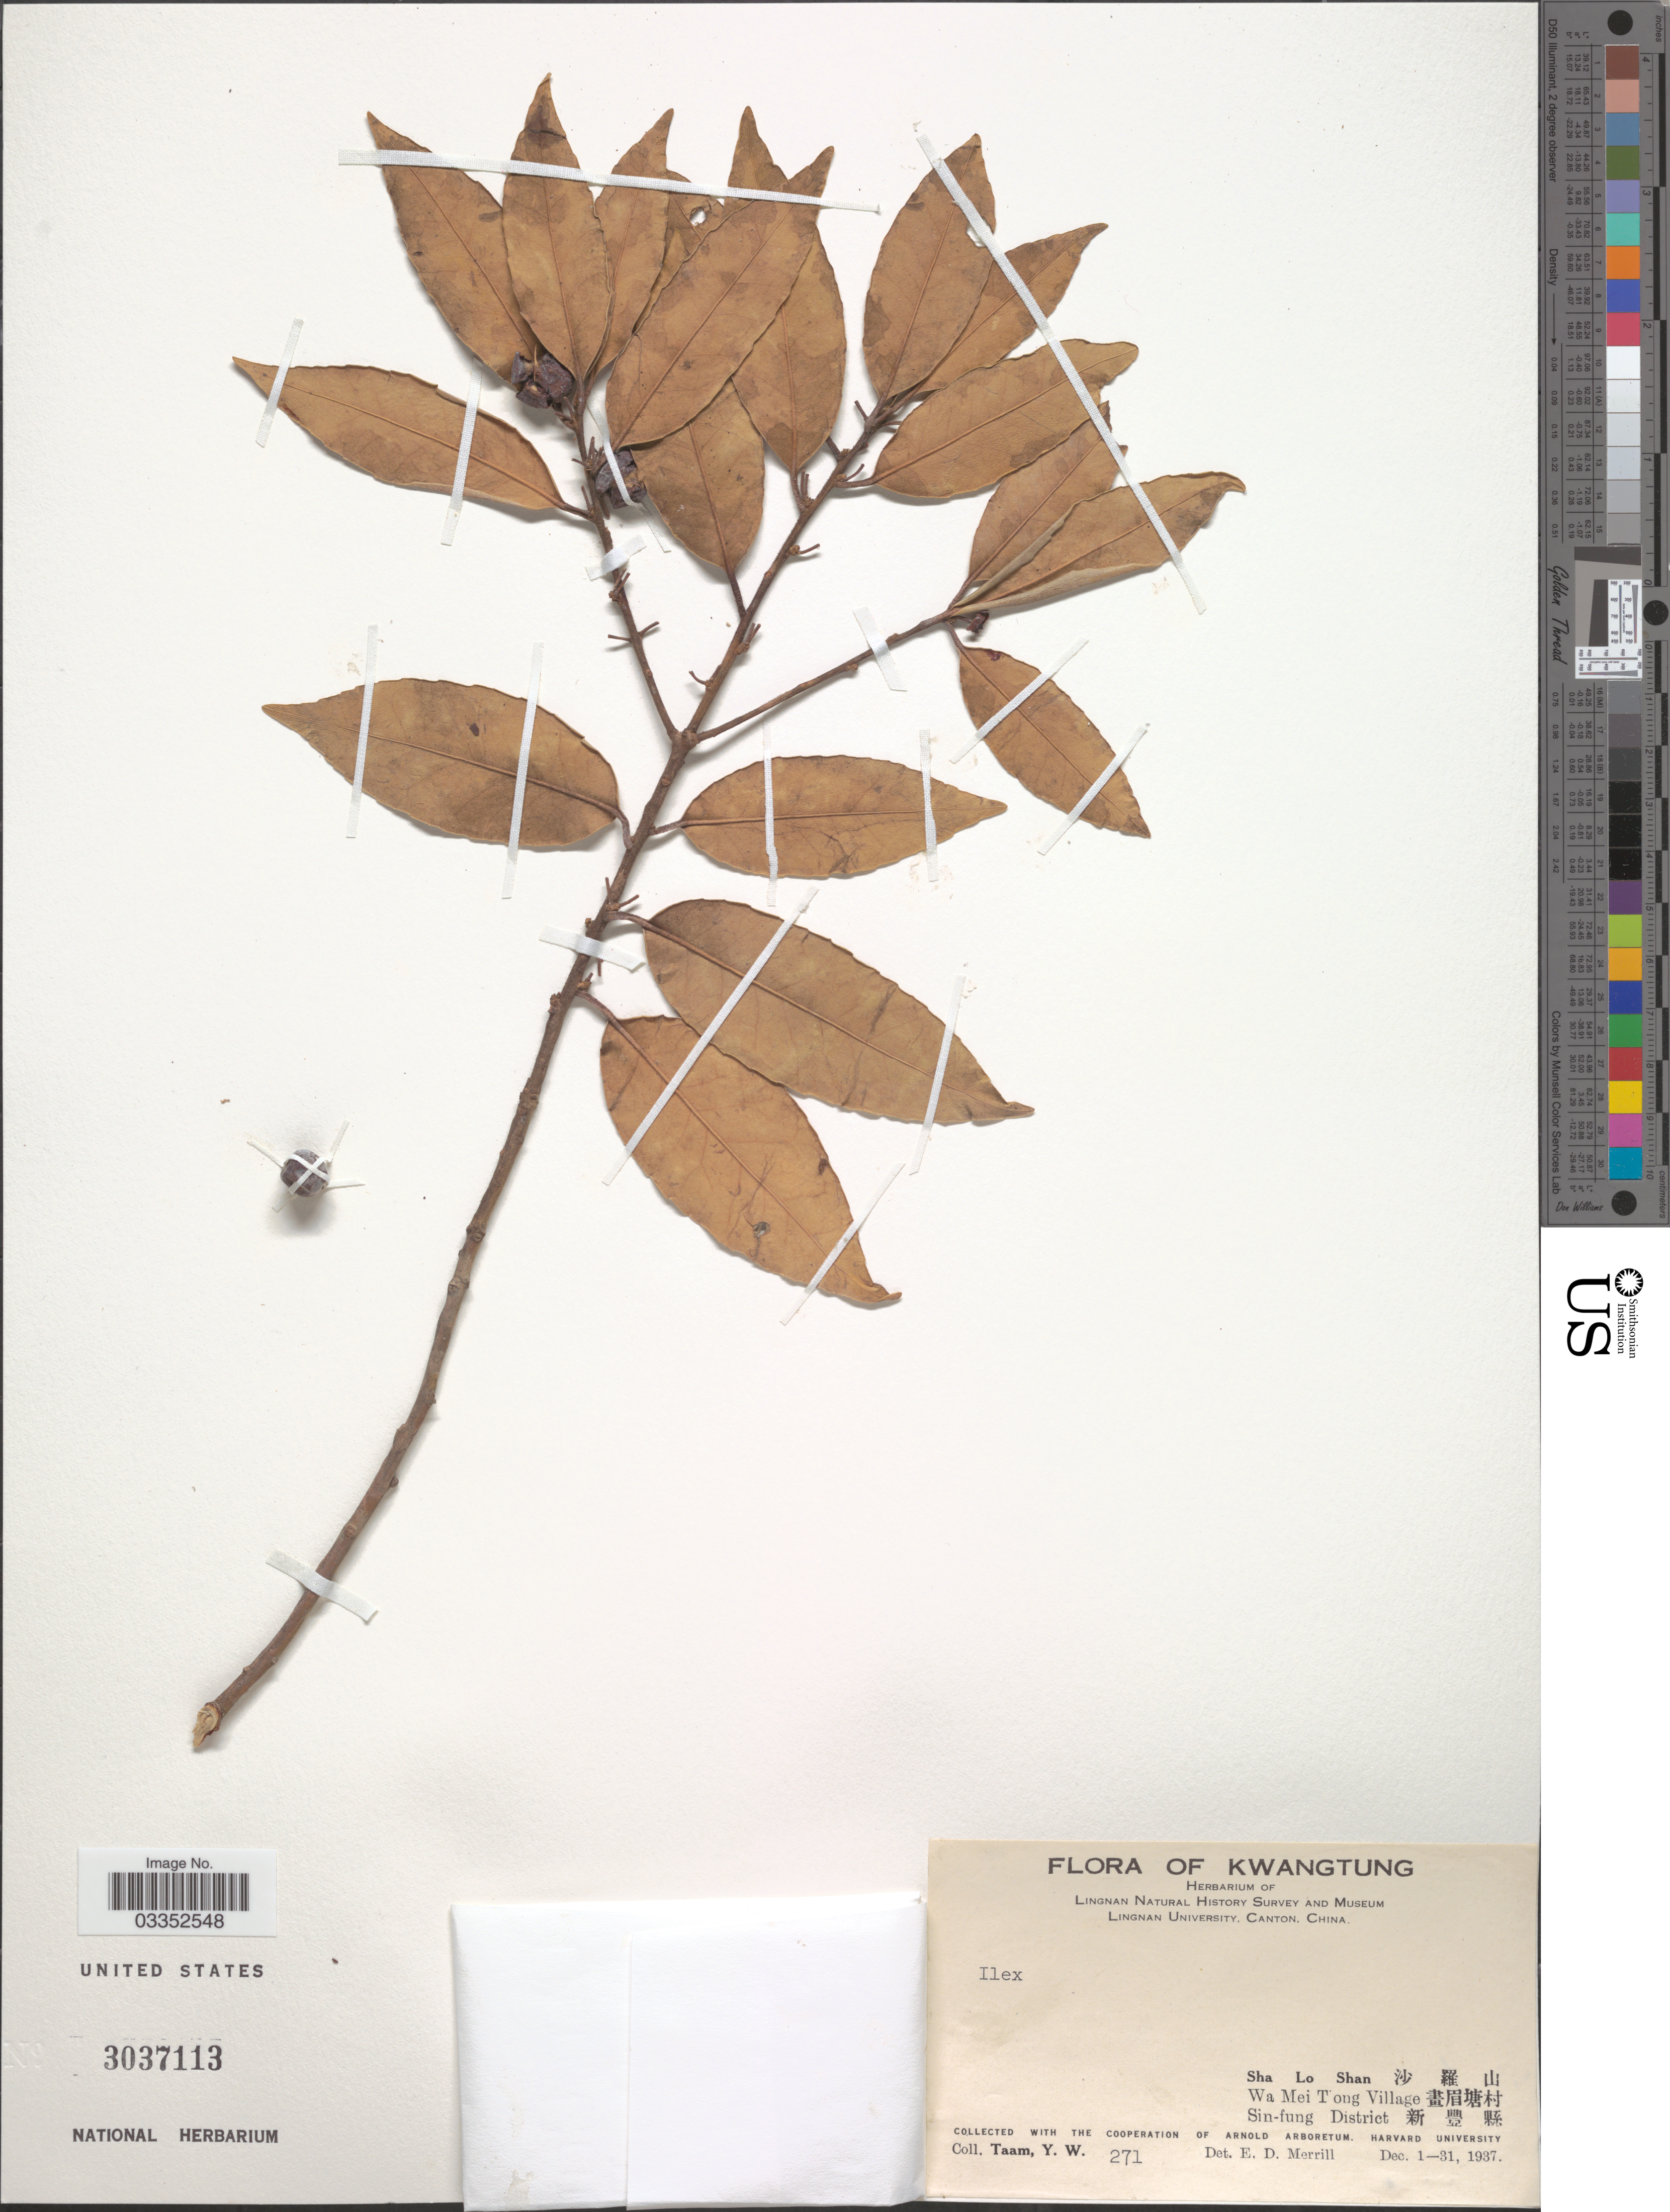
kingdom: Plantae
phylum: Tracheophyta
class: Magnoliopsida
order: Aquifoliales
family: Aquifoliaceae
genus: Ilex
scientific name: Ilex sp.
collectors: Y. W. Taam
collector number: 271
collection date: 1937-12-01/1937-12-31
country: China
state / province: Guangdong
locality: Kwangtung, Sha Lo Shan X, Wa Mei T'ong Village X, Sin-fung District X.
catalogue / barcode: US 3037113